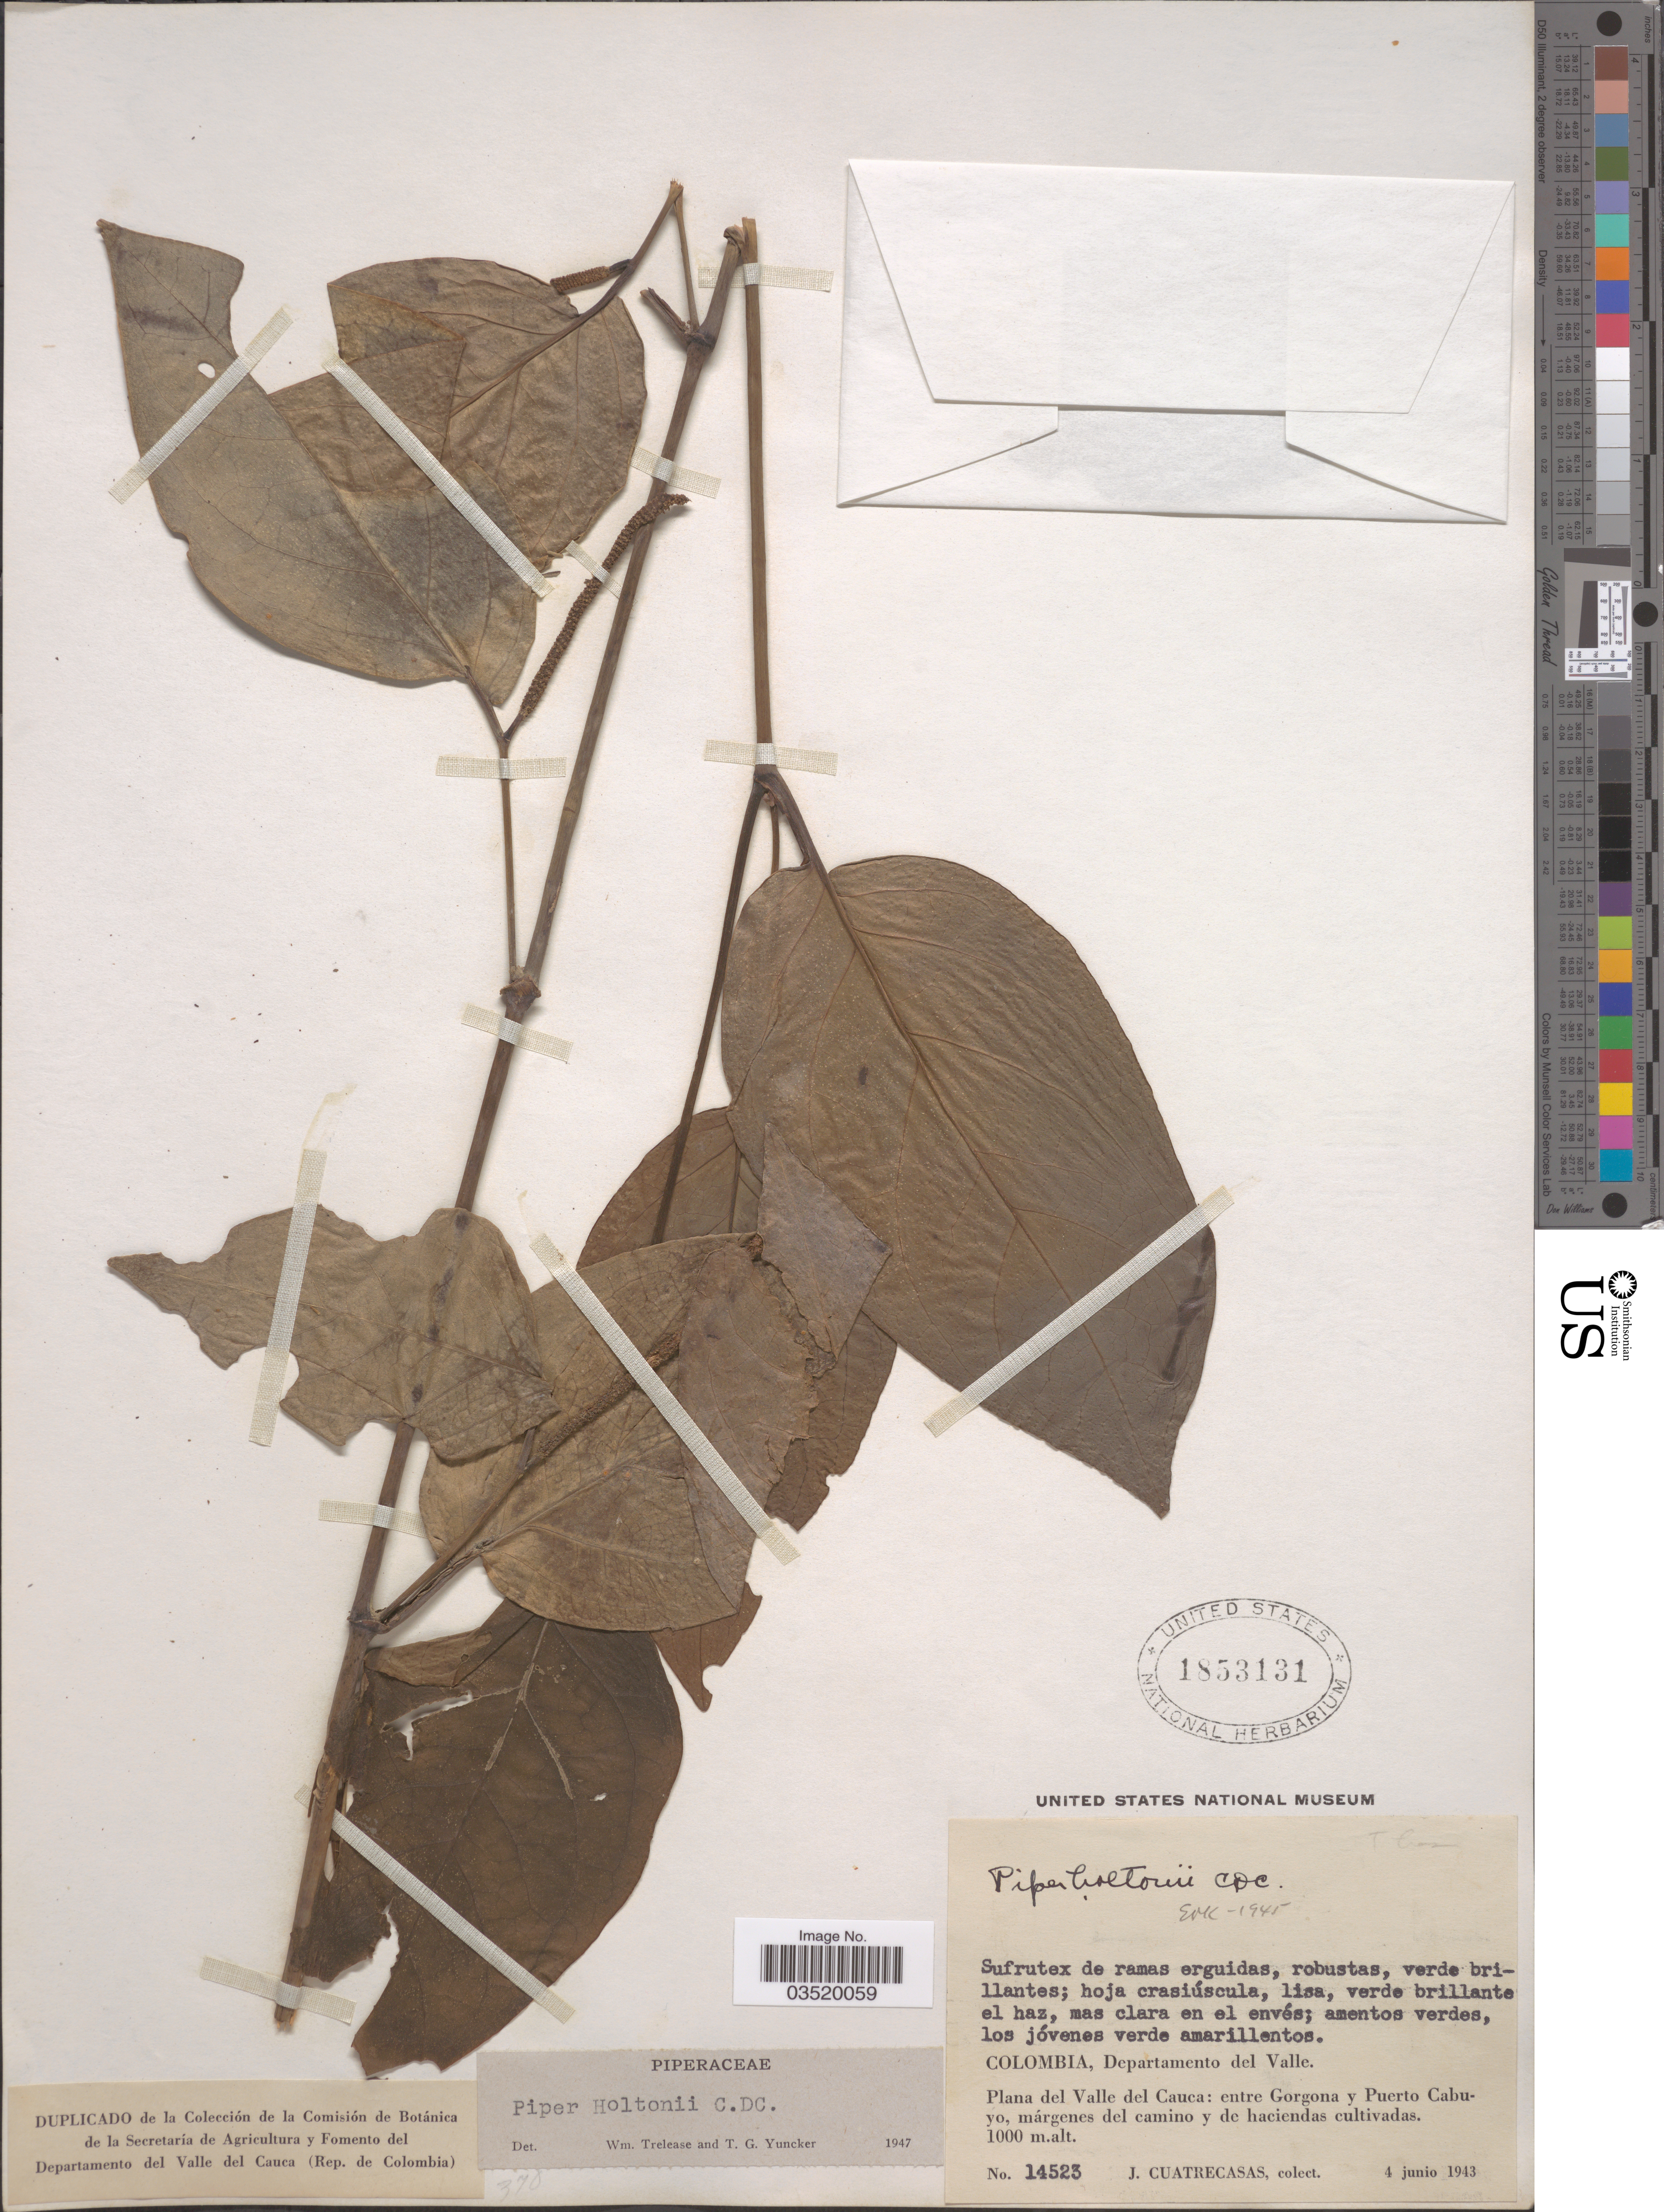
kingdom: Plantae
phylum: Tracheophyta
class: Magnoliopsida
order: Piperales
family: Piperaceae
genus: Piper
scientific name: Piper holtonii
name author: Trel.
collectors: J. Cuatrecasas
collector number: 14523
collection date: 1943-06-04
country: Colombia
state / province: Valle del Cauca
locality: Departamento del Valle. Plana del Valle del Cauca: entre Gorgona y Puerto Cabuyo, márgenes del camino y de haciendas cultivadas.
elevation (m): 1000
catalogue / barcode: US 1853131